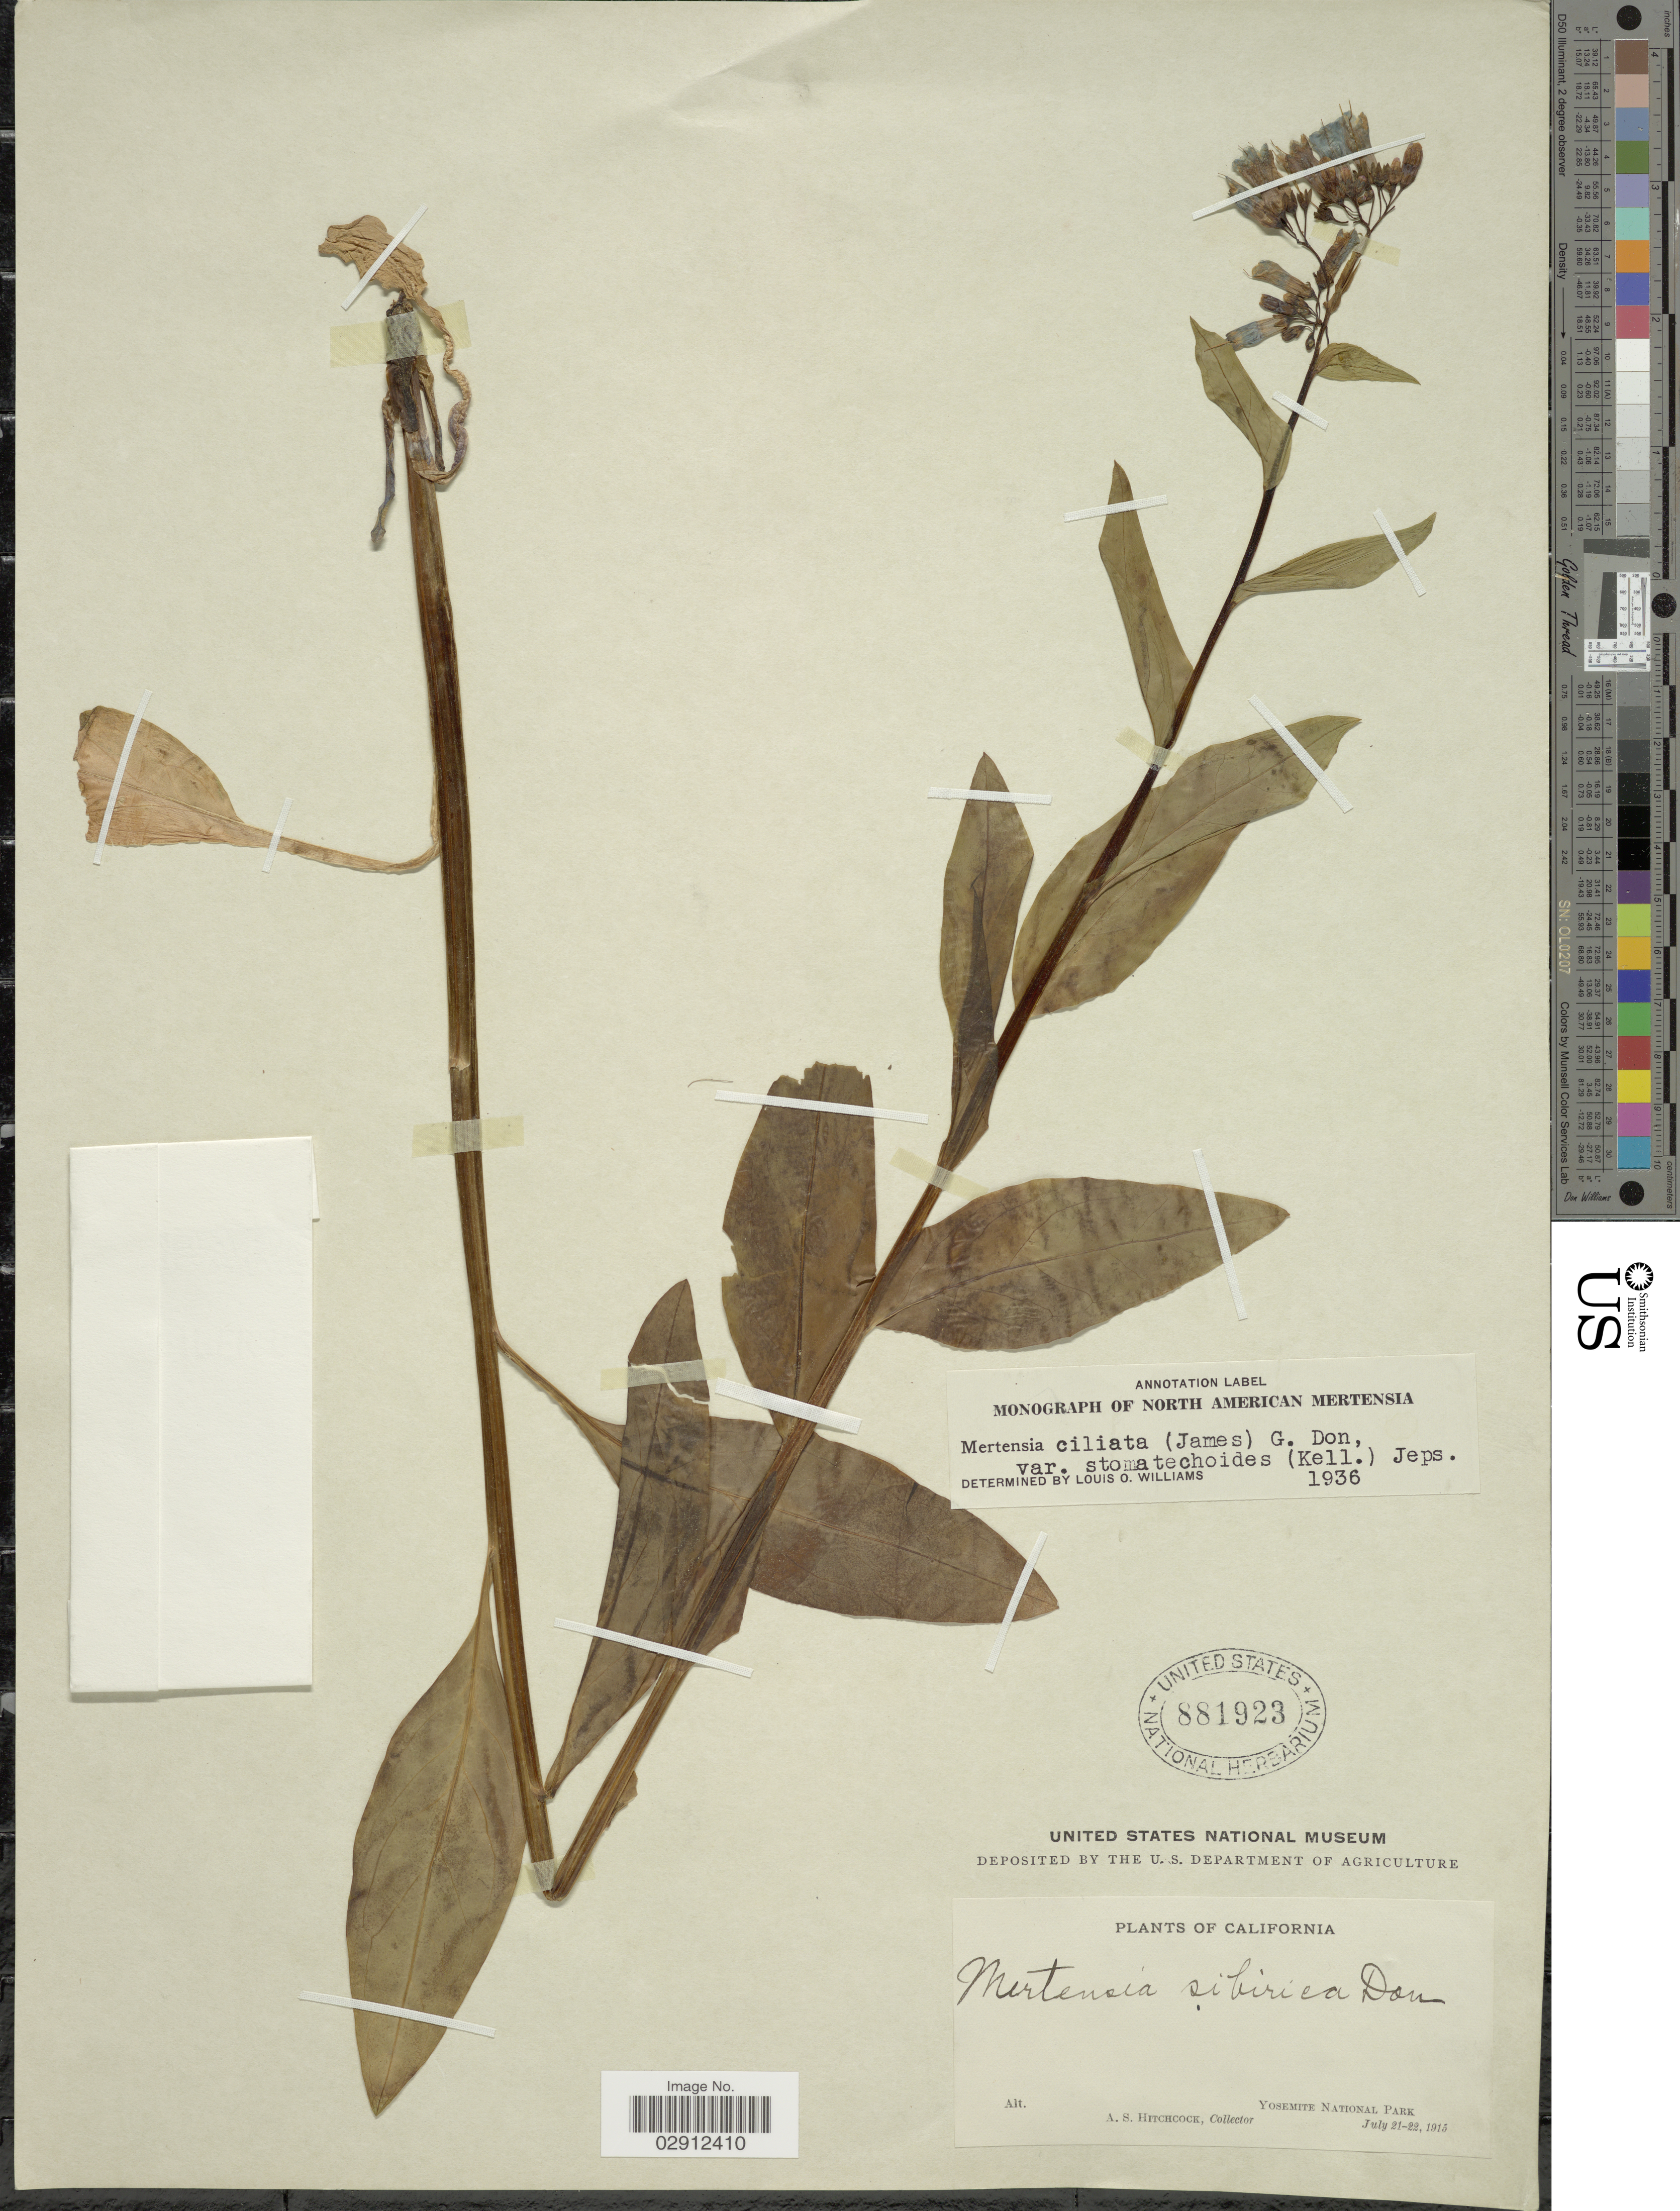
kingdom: Plantae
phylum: Tracheophyta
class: Magnoliopsida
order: Boraginales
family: Boraginaceae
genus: Mertensia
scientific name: Mertensia ciliata var. stomatechoides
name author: (Kellogg) Jeps.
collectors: A. S. Hitchcock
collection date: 1915-07-21/1915-07-22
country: United States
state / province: California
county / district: Mariposa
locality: Yosemite National Park.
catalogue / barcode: US 881923